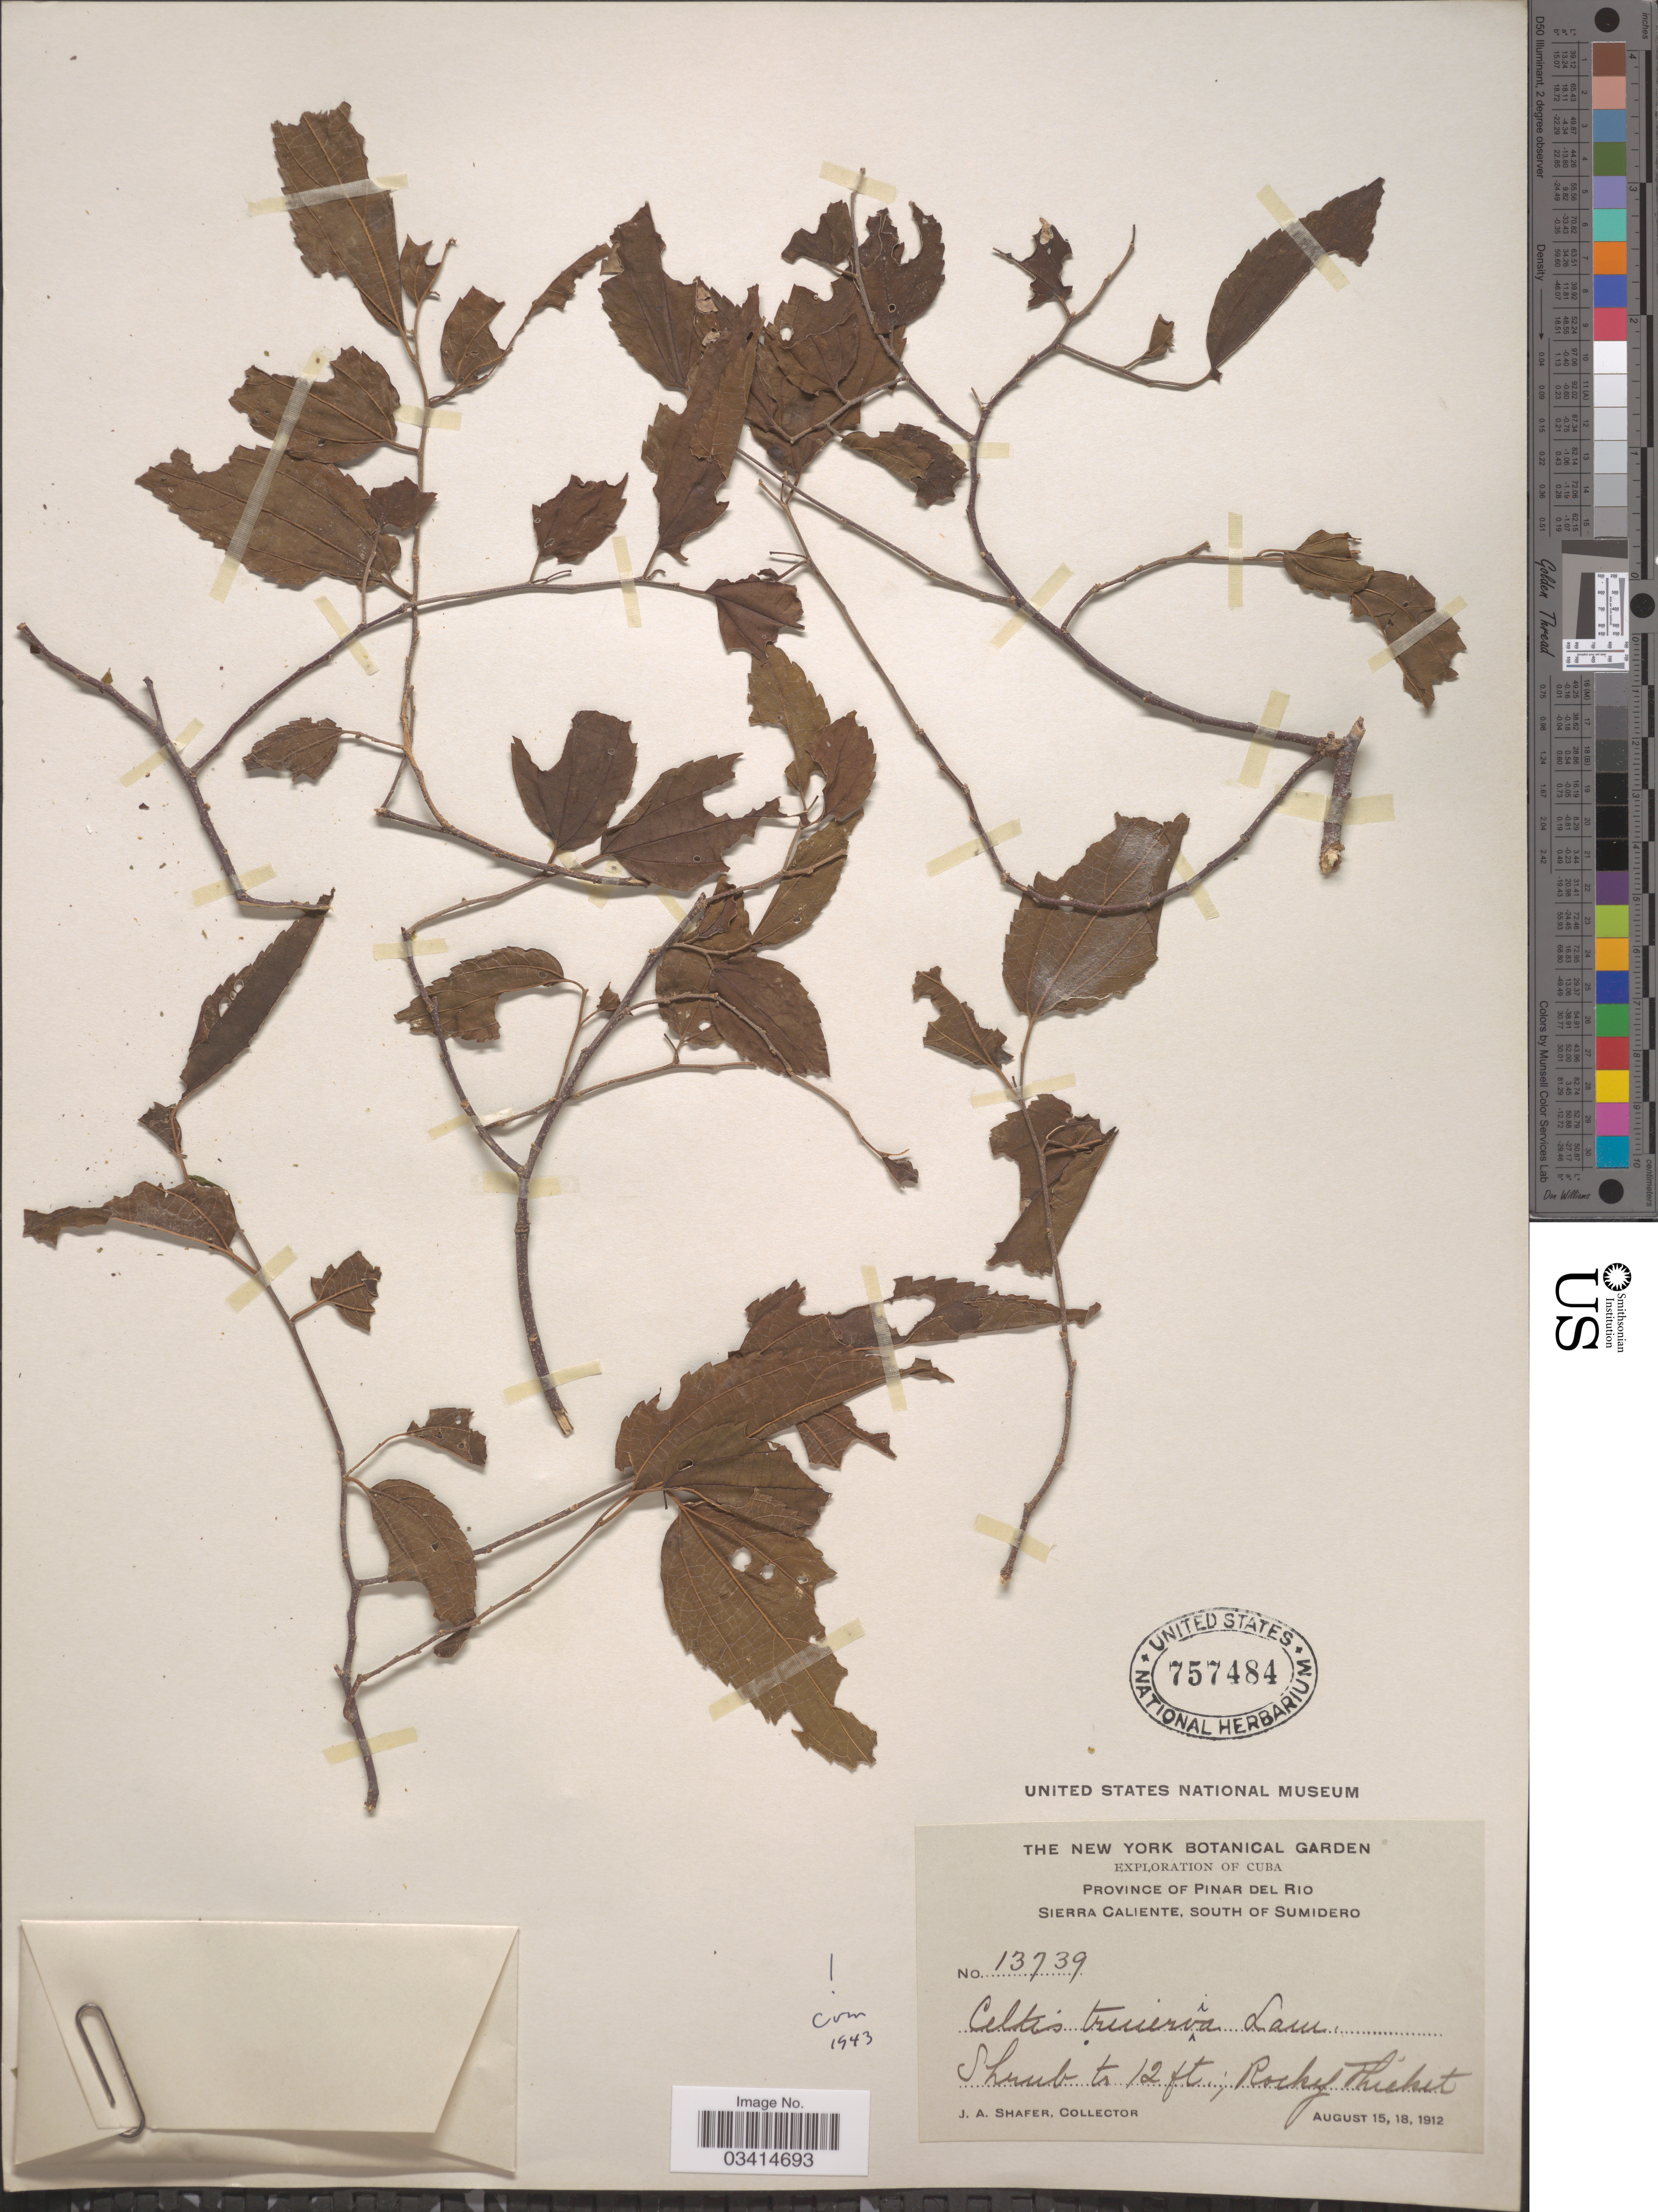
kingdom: Plantae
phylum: Tracheophyta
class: Magnoliopsida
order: Rosales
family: Cannabaceae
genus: Celtis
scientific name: Celtis trinervia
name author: Lam.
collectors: J. A. Shafer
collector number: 13739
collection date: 1912-08-15/1912-08-18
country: Cuba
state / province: Pinar del Río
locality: Sierra Caliente, South of Sumidero.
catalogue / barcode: US 757484